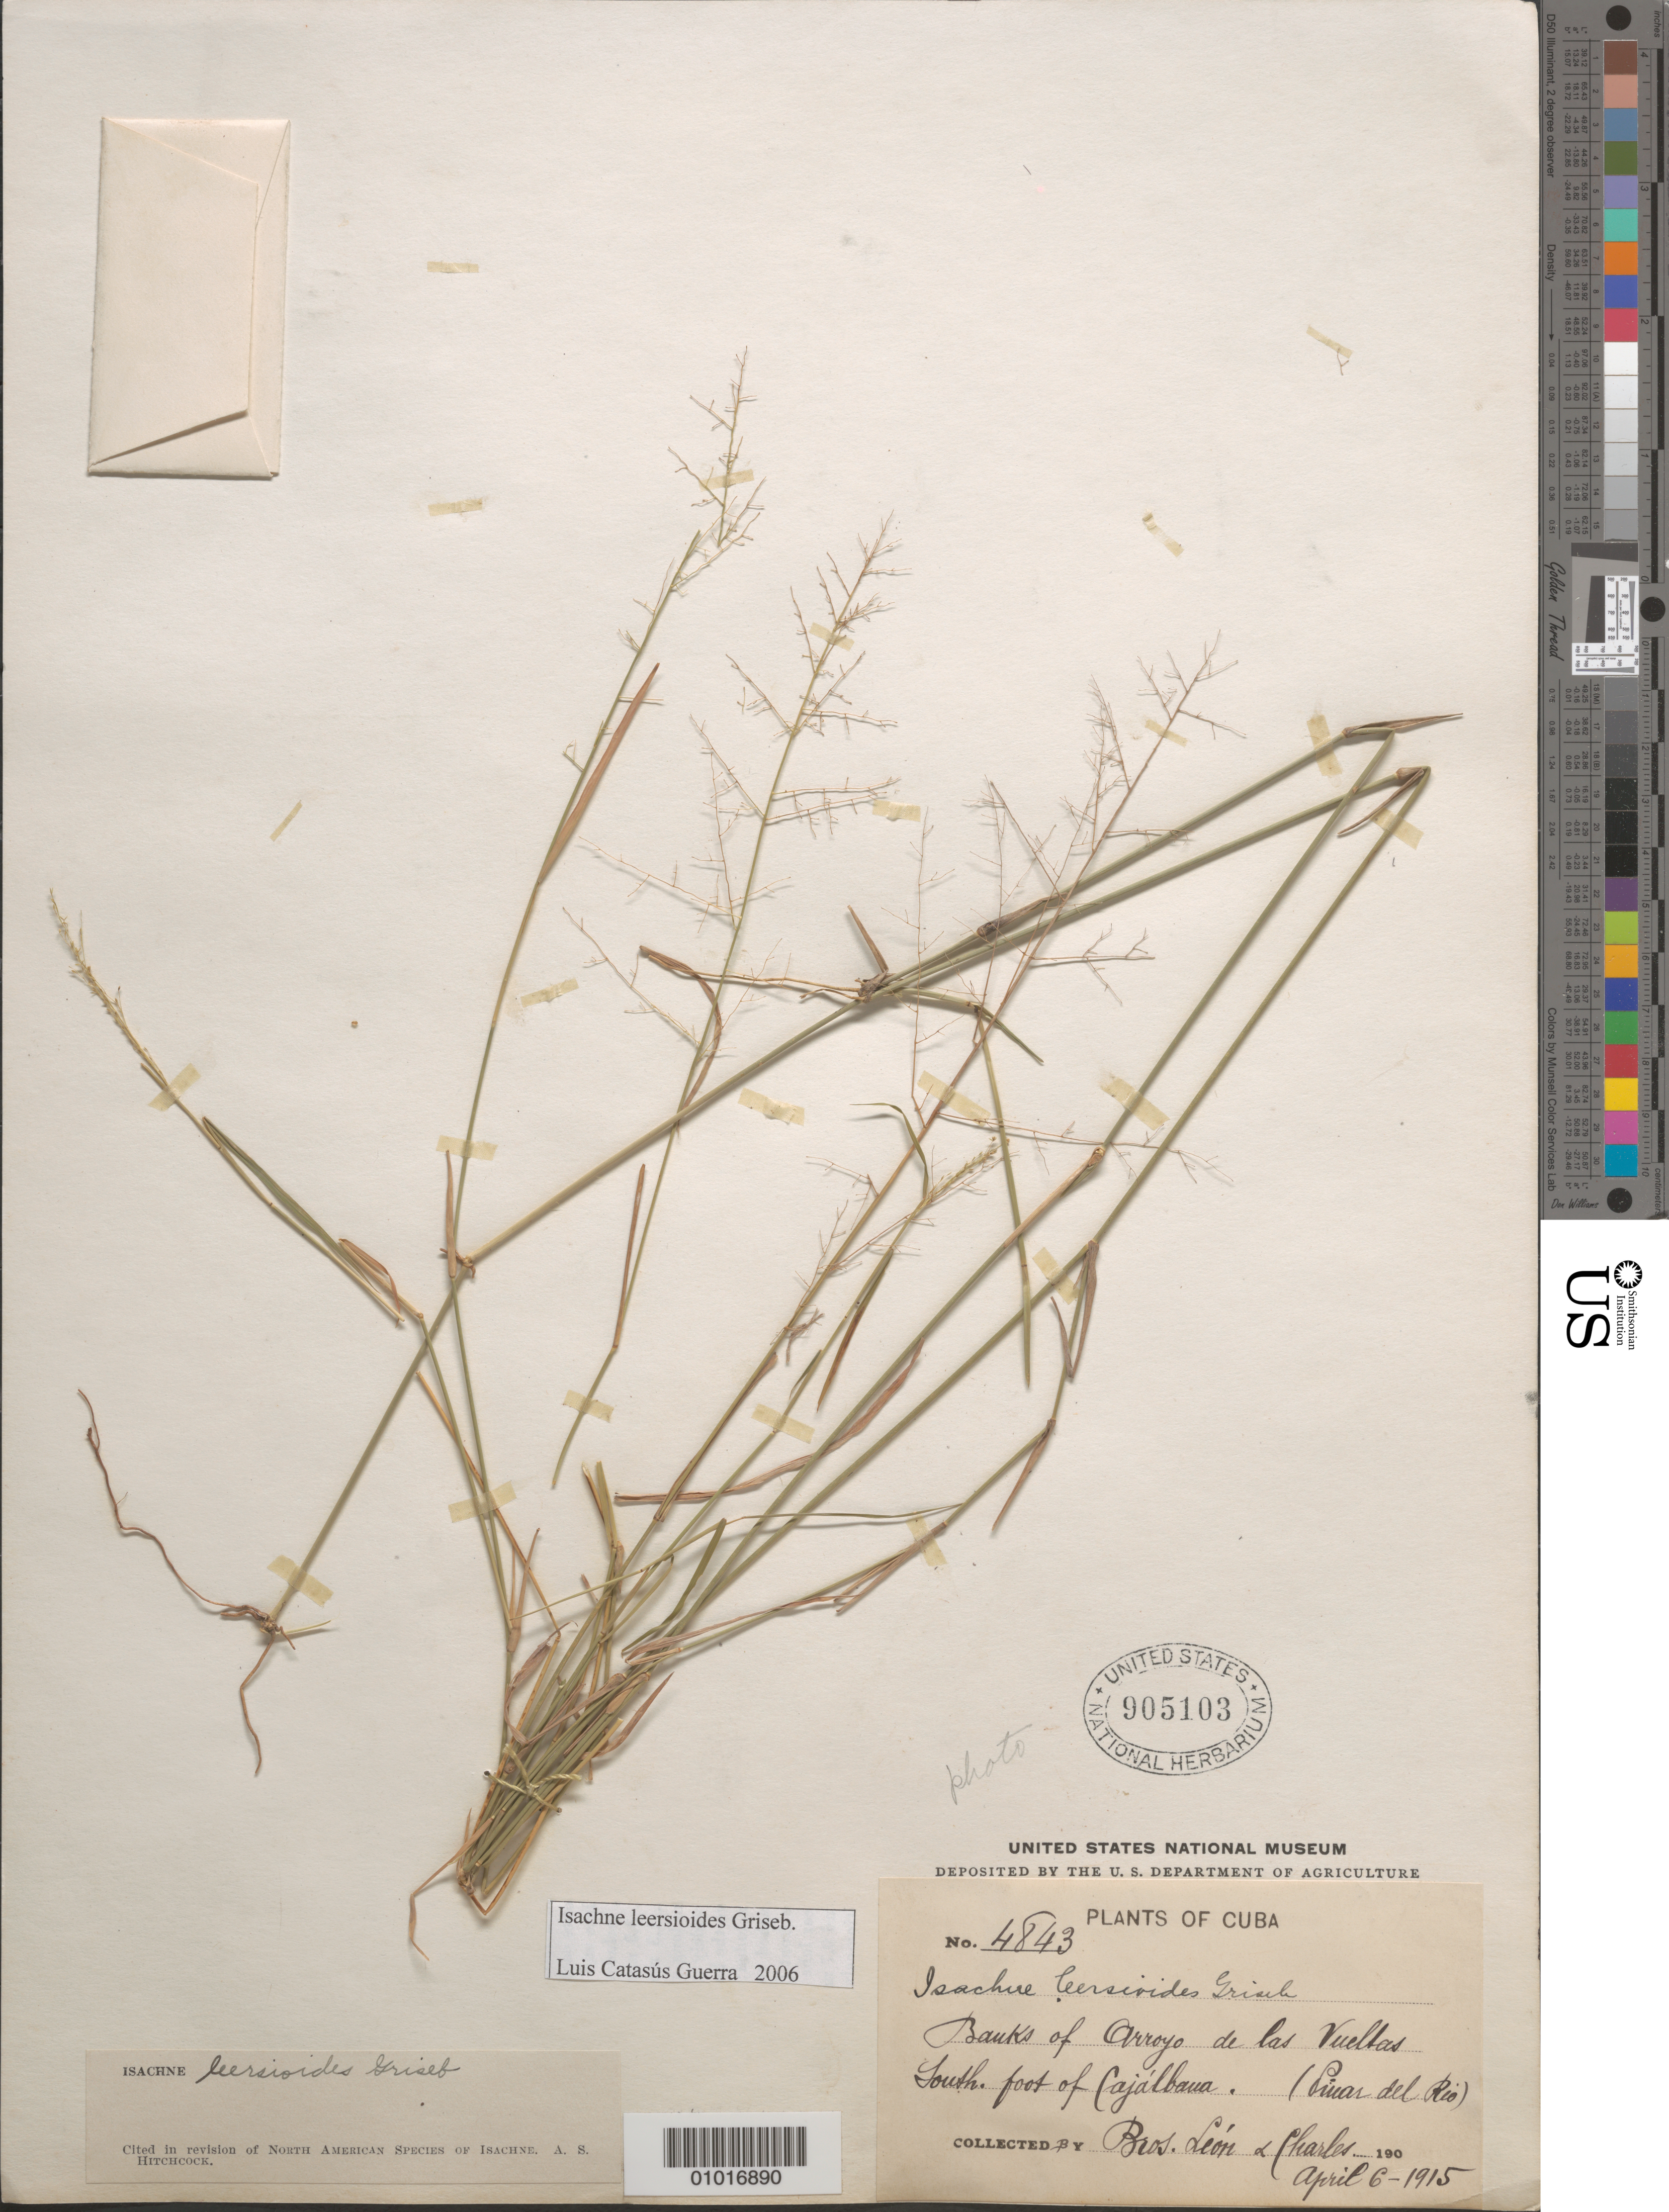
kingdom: Plantae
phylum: Tracheophyta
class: Liliopsida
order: Poales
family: Poaceae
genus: Isachne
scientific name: Isachne leersioides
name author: Griseb.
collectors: Bro. León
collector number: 4843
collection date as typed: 06 Apr 1915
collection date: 1915-04-06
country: Cuba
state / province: Pinar del Rio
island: Cuba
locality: Banks of Arroyo de las Vuellas Youth Foot of Cajalbana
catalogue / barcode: US 905103